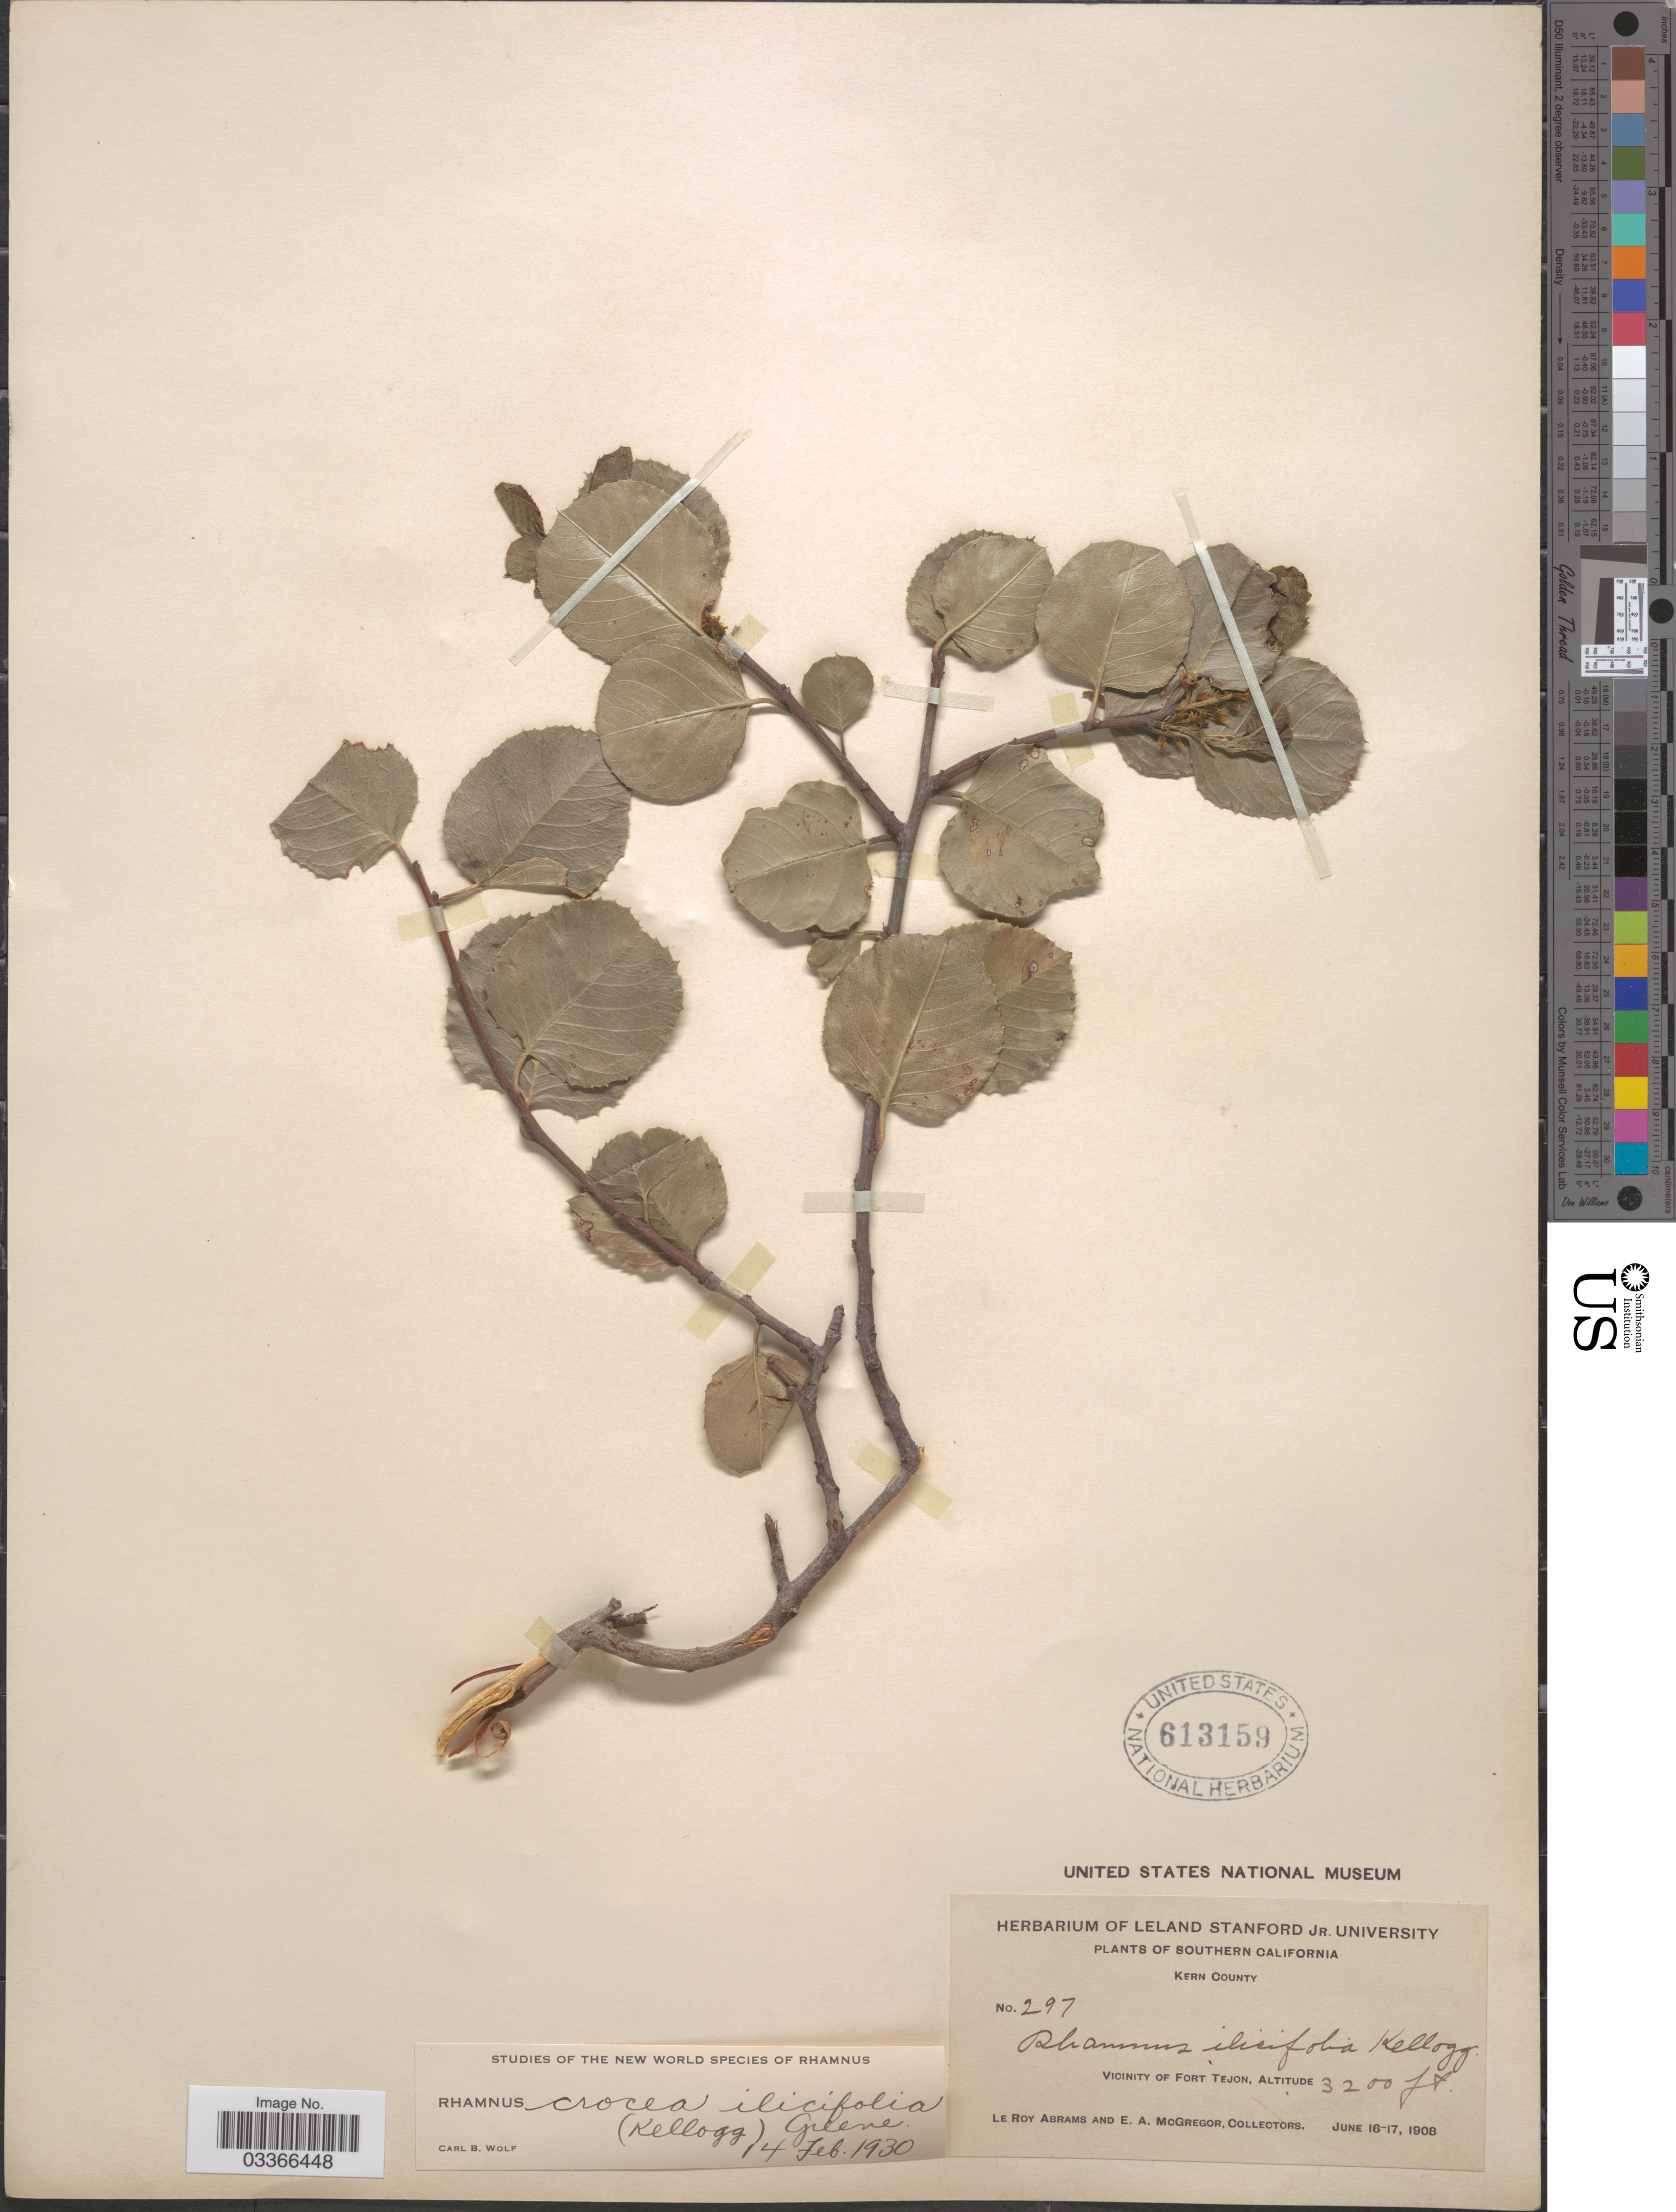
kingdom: Plantae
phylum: Tracheophyta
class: Magnoliopsida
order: Rosales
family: Rhamnaceae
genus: Rhamnus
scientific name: Rhamnus crocea var. ilicifolia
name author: (Kellogg) Greene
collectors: L. Abrams & E. A. McGregor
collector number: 297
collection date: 1908-06-16/1908-06-17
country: United States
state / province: California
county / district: Kern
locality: Southern California. Kern County. Vicinity of Fort Tejon.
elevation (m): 975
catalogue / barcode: US 613159